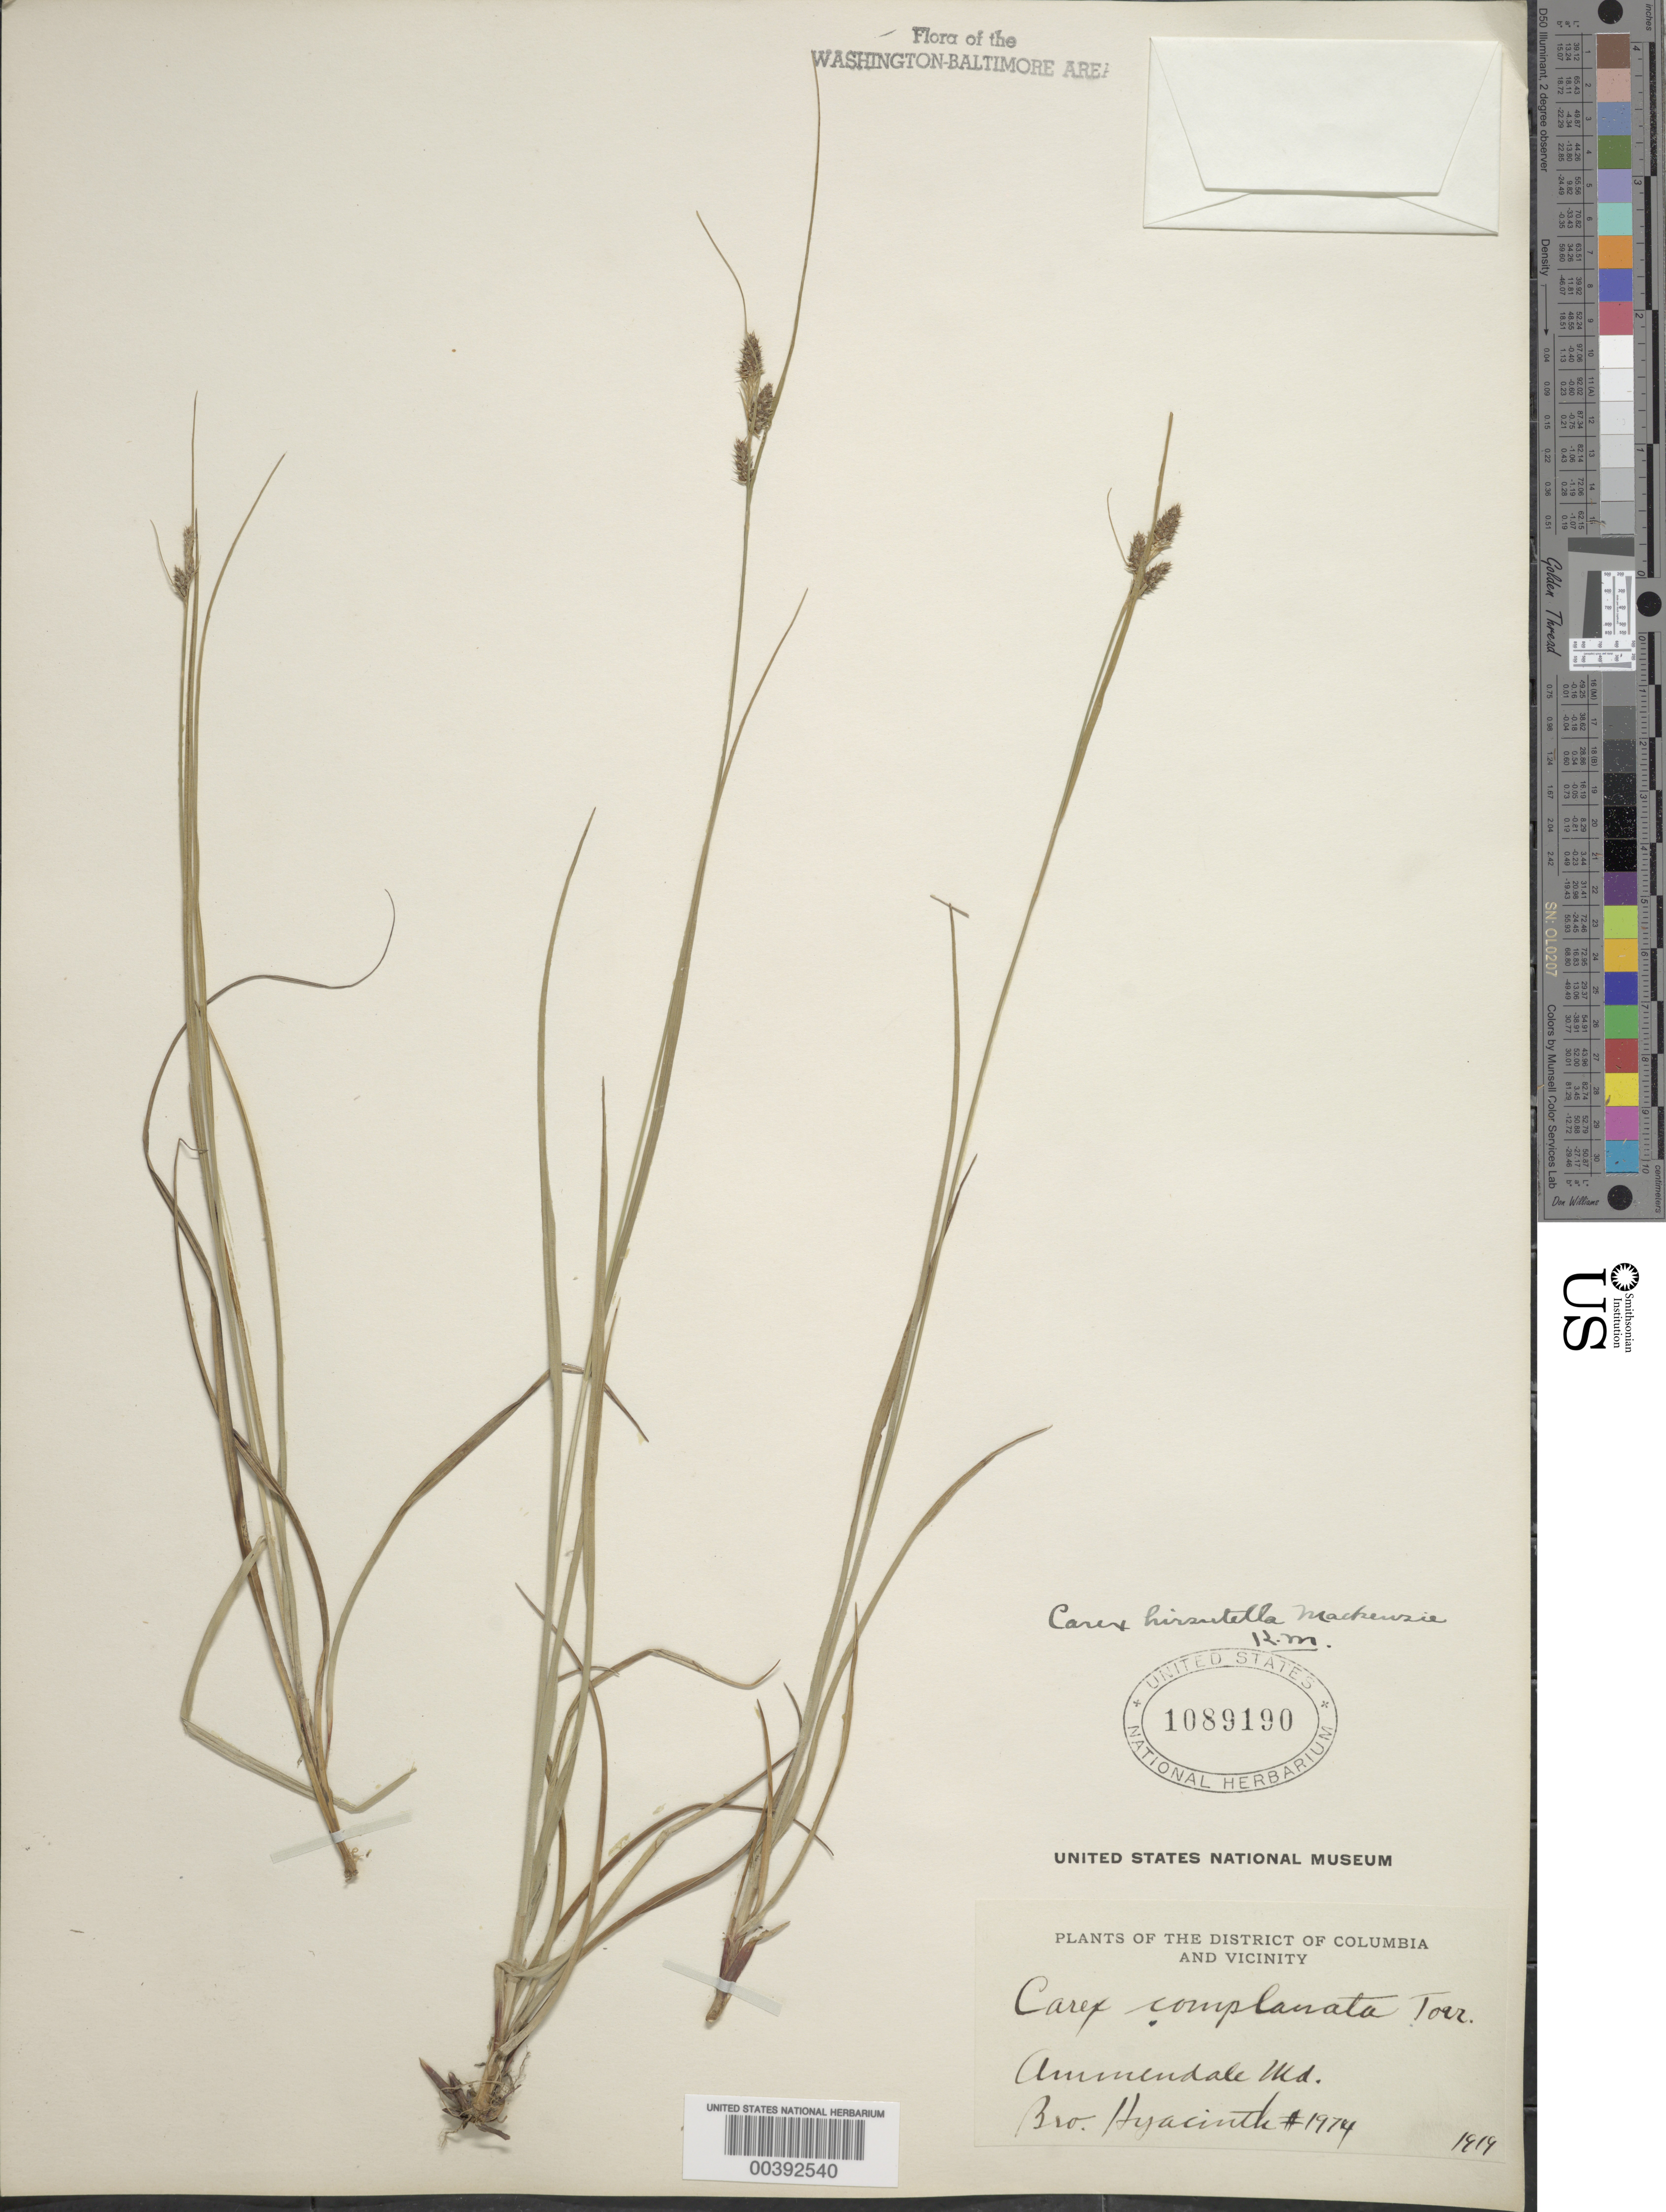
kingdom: Plantae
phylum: Tracheophyta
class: Liliopsida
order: Poales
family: Cyperaceae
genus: Carex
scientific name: Carex hirsutella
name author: Mack.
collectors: F. Hyacinth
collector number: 1974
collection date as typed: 1919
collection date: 1919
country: United States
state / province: Maryland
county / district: Prince George's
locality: Ammendale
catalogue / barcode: US 1089190